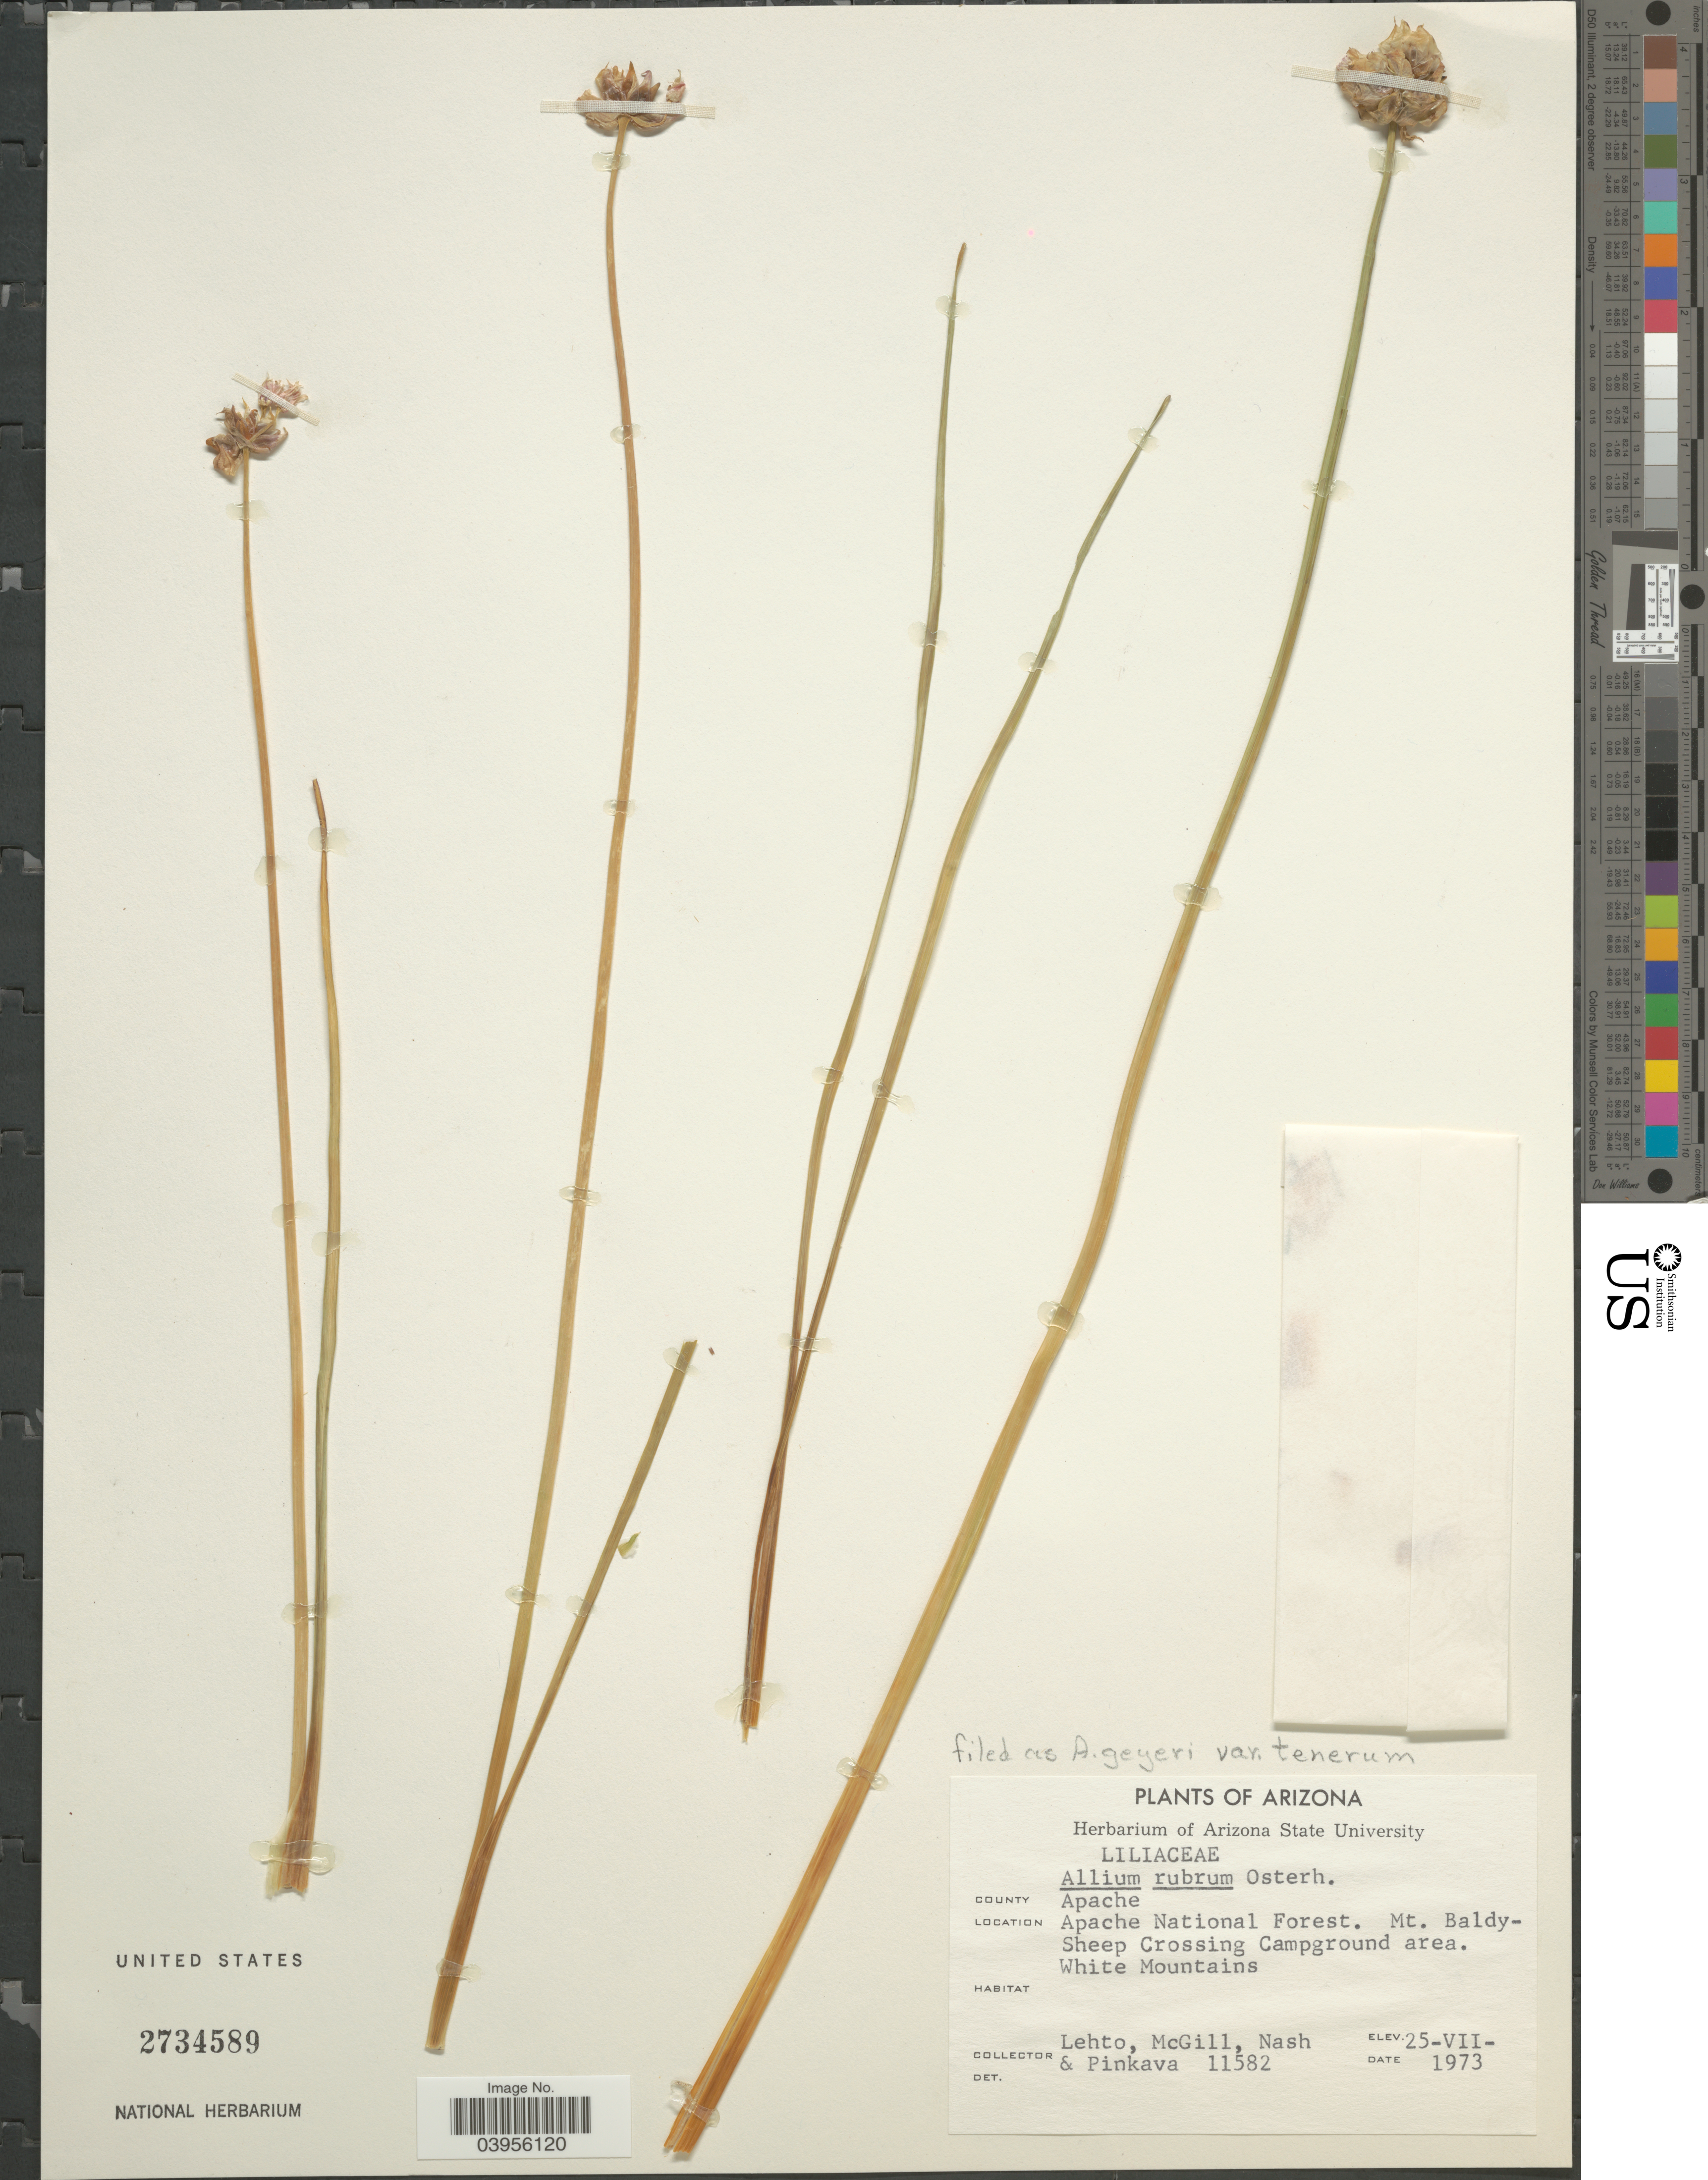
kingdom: Plantae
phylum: Tracheophyta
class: Liliopsida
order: Asparagales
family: Amaryllidaceae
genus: Allium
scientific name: Allium geyeri var. tenerum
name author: M.E. Jones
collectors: -. Lehto, -. McGill, -- Nash & -. Pinkava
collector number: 11582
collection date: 1973-07-25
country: United States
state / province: Arizona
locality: County Apache. Apache National Forest. Mt. Baldy-Sheep Crossing Campground area. White Mountains.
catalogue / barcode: US 2734589